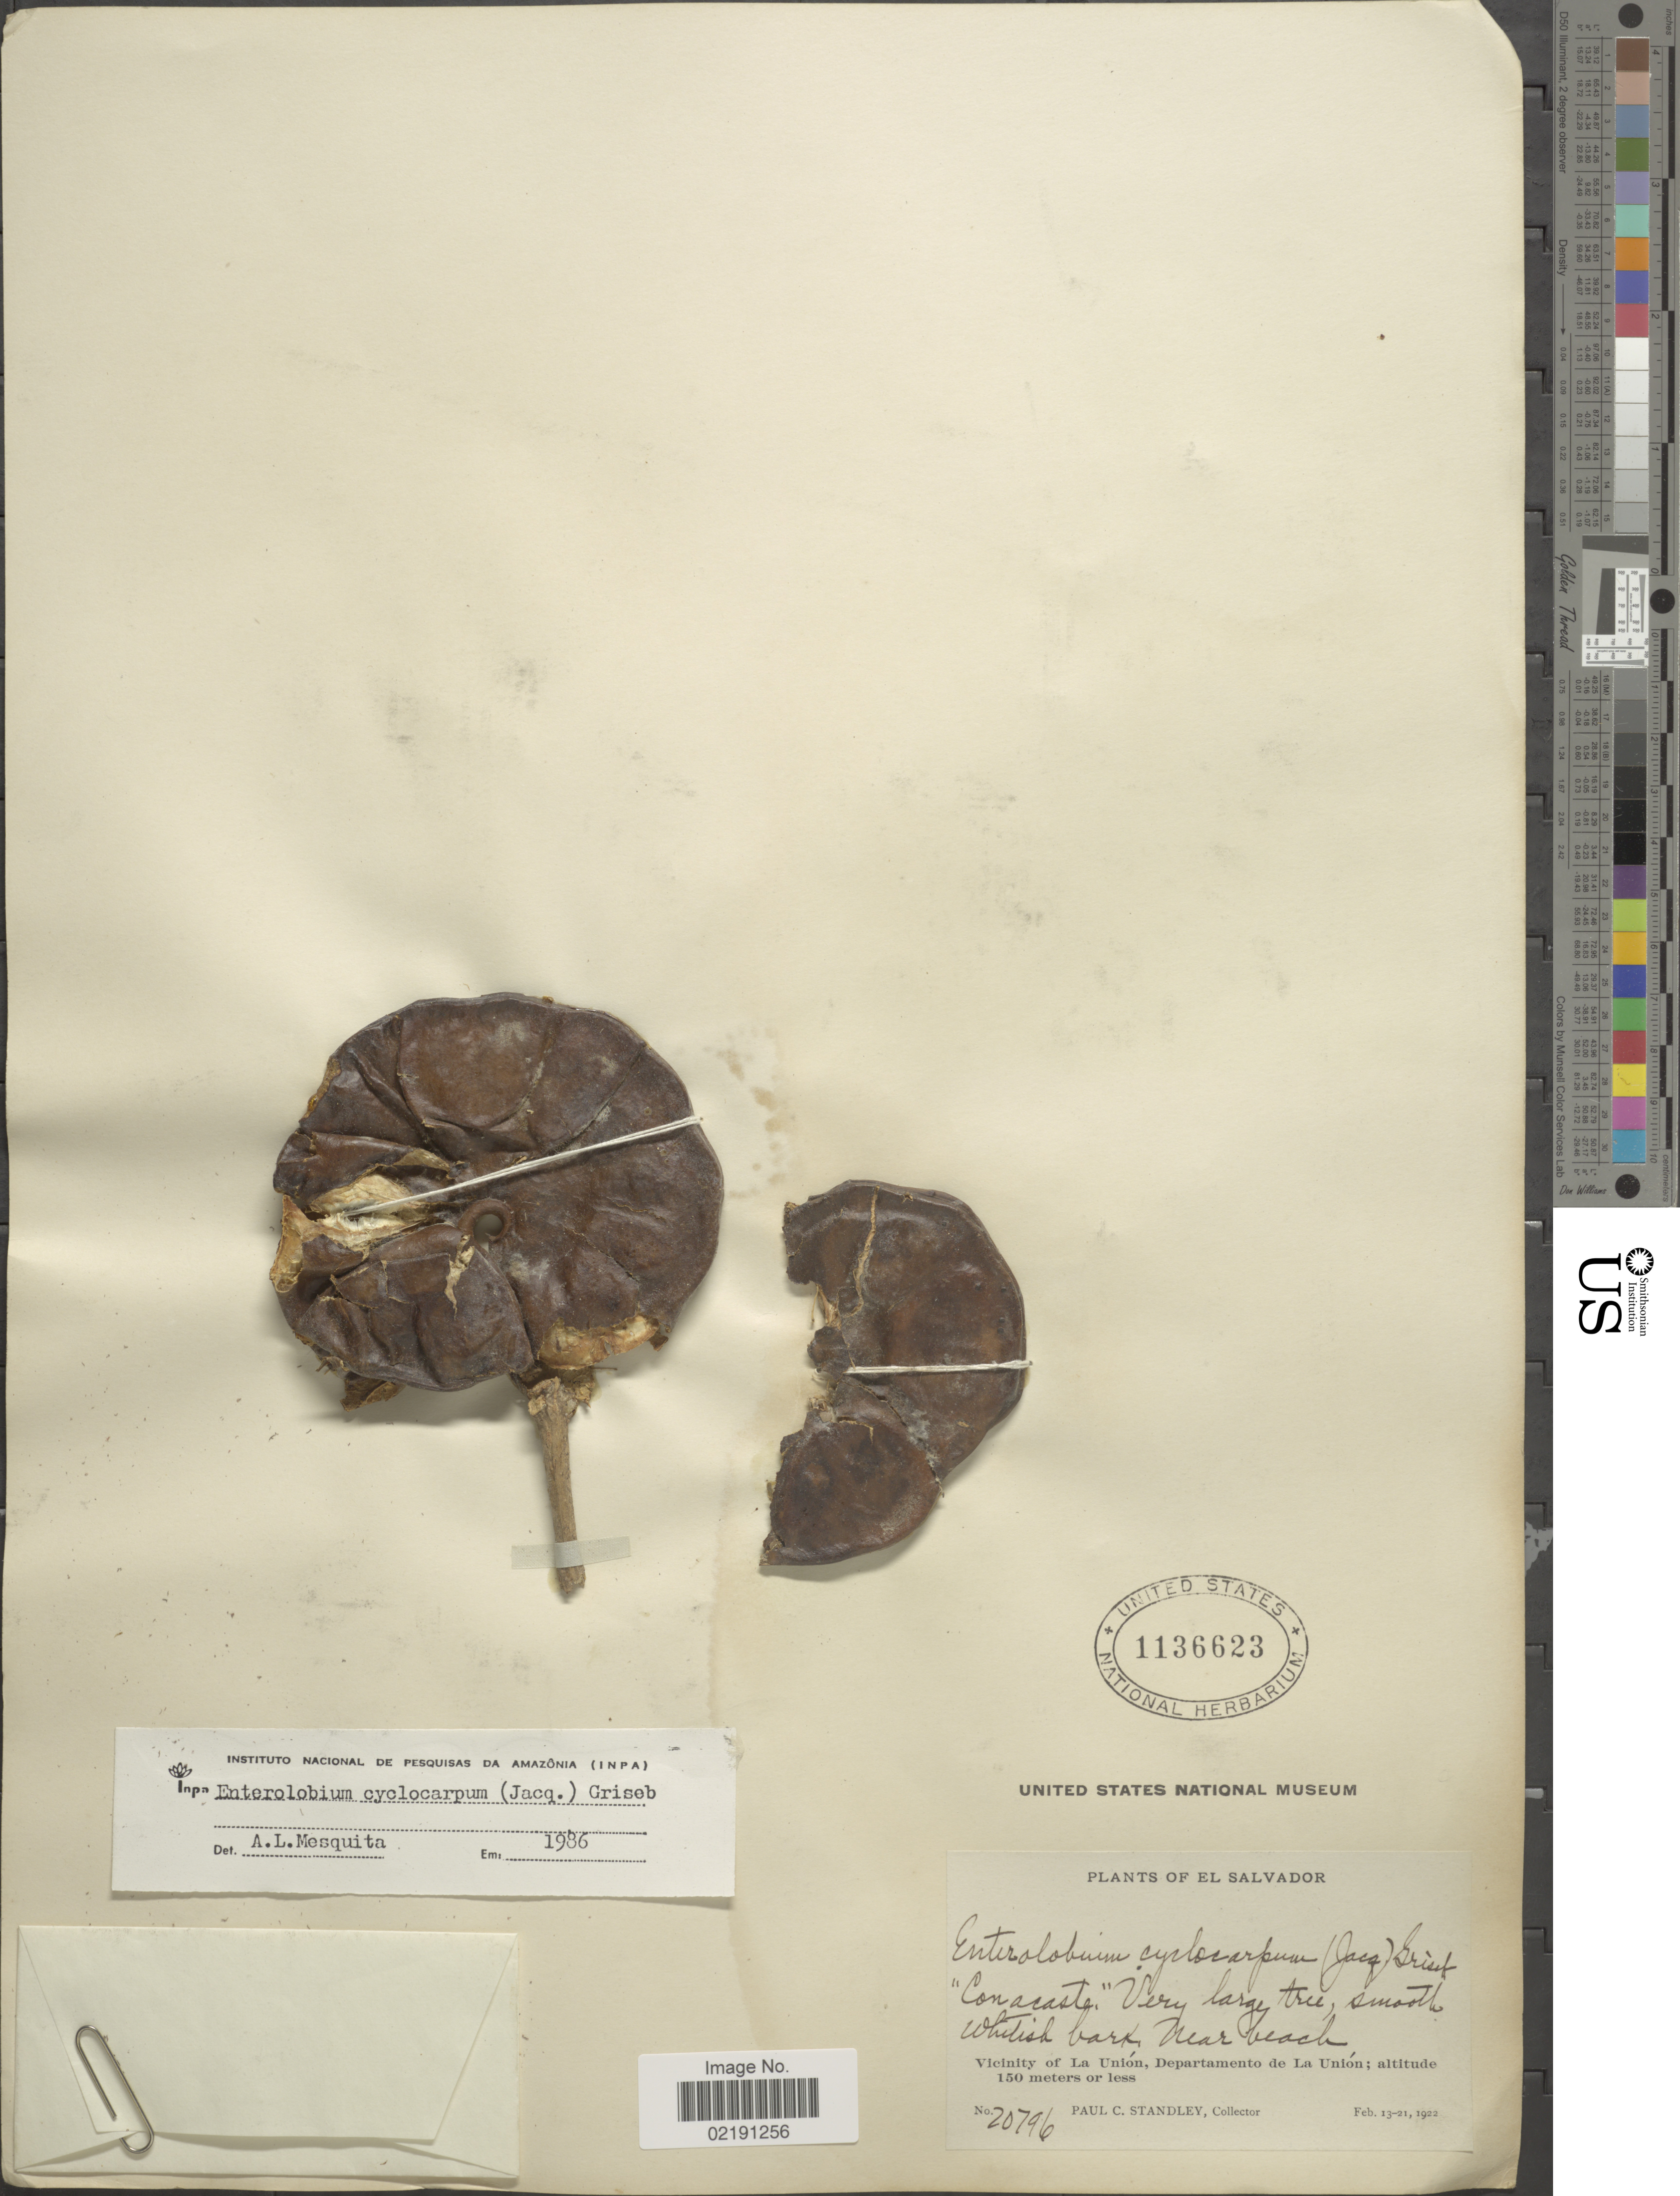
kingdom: Plantae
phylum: Tracheophyta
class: Magnoliopsida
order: Fabales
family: Fabaceae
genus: Enterolobium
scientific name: Enterolobium cyclocarpum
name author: (Jacq.) Griseb.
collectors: P. C. Standley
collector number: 20796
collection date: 1922-02-13/1922-02-21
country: El Salvador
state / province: La Union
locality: Vicinity of La Unión, Departamento de La Unión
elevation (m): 150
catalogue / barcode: US 1136623